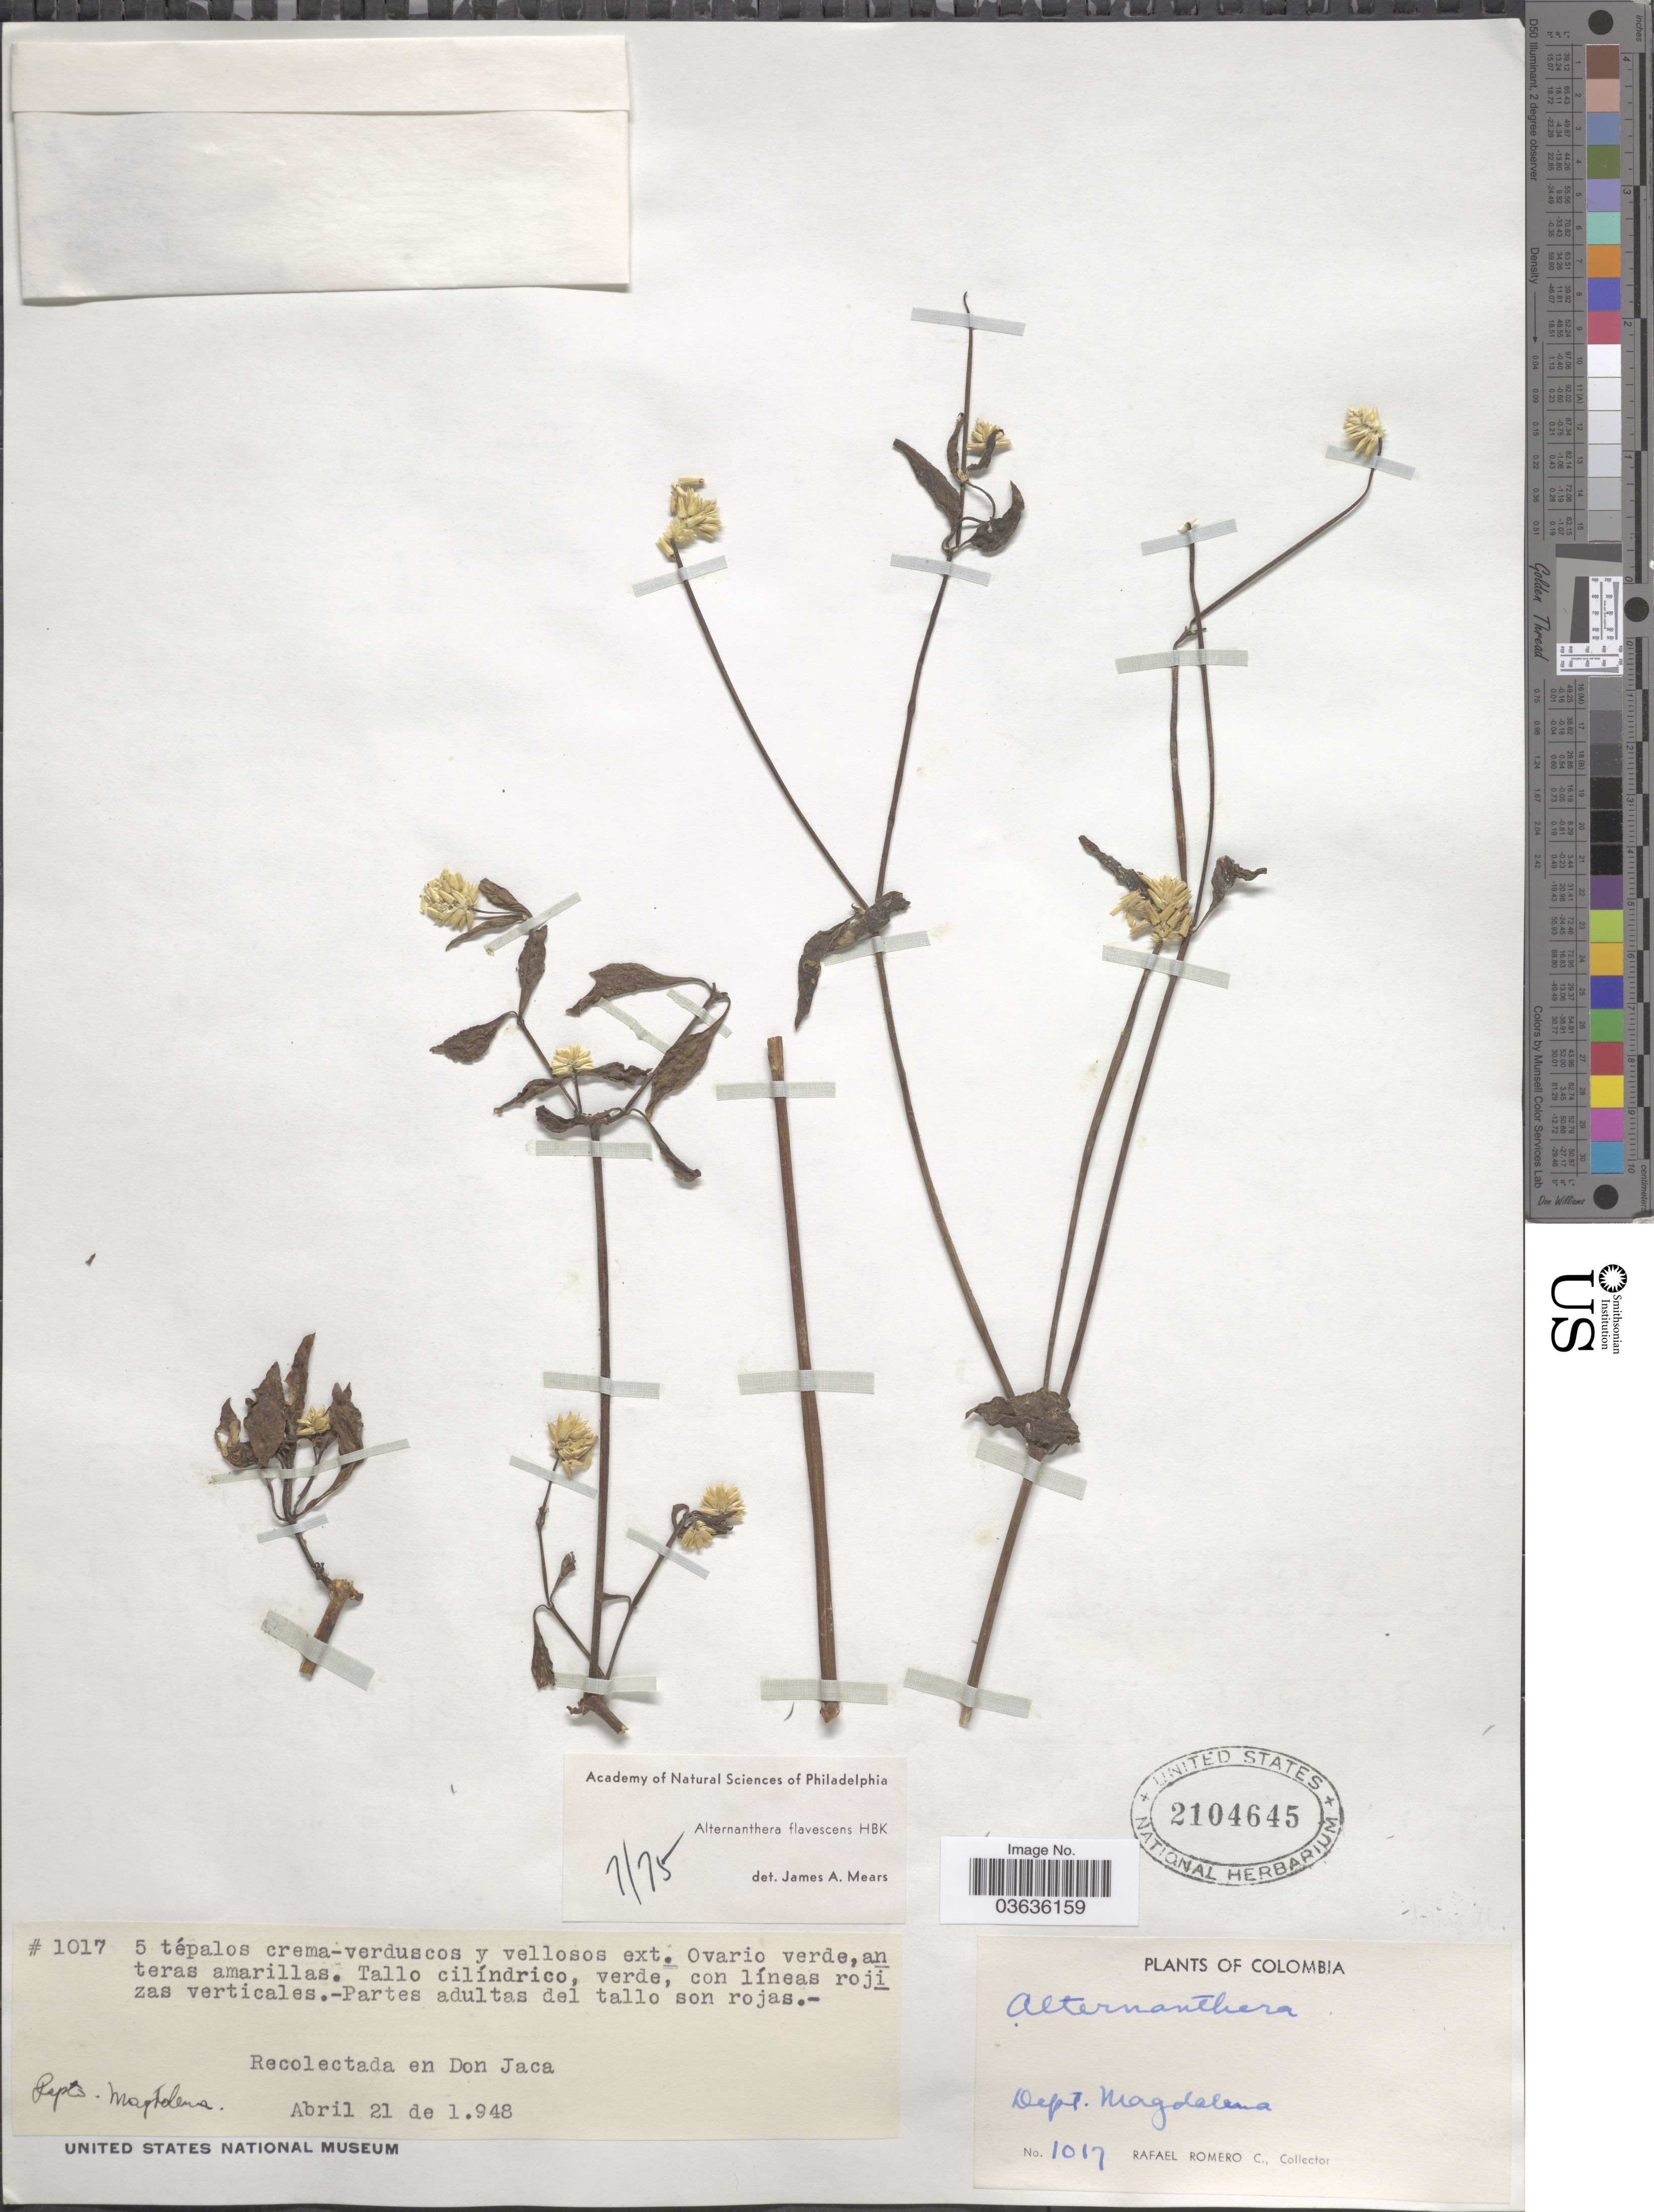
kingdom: Plantae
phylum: Tracheophyta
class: Magnoliopsida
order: Caryophyllales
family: Amaranthaceae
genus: Alternanthera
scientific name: Alternanthera flavescens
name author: Kunth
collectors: R. Romero Castañeda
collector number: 1017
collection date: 1948-04-21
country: Colombia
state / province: Magdalena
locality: Don Jaca. Dept. Magdalena.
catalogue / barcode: US 2104645